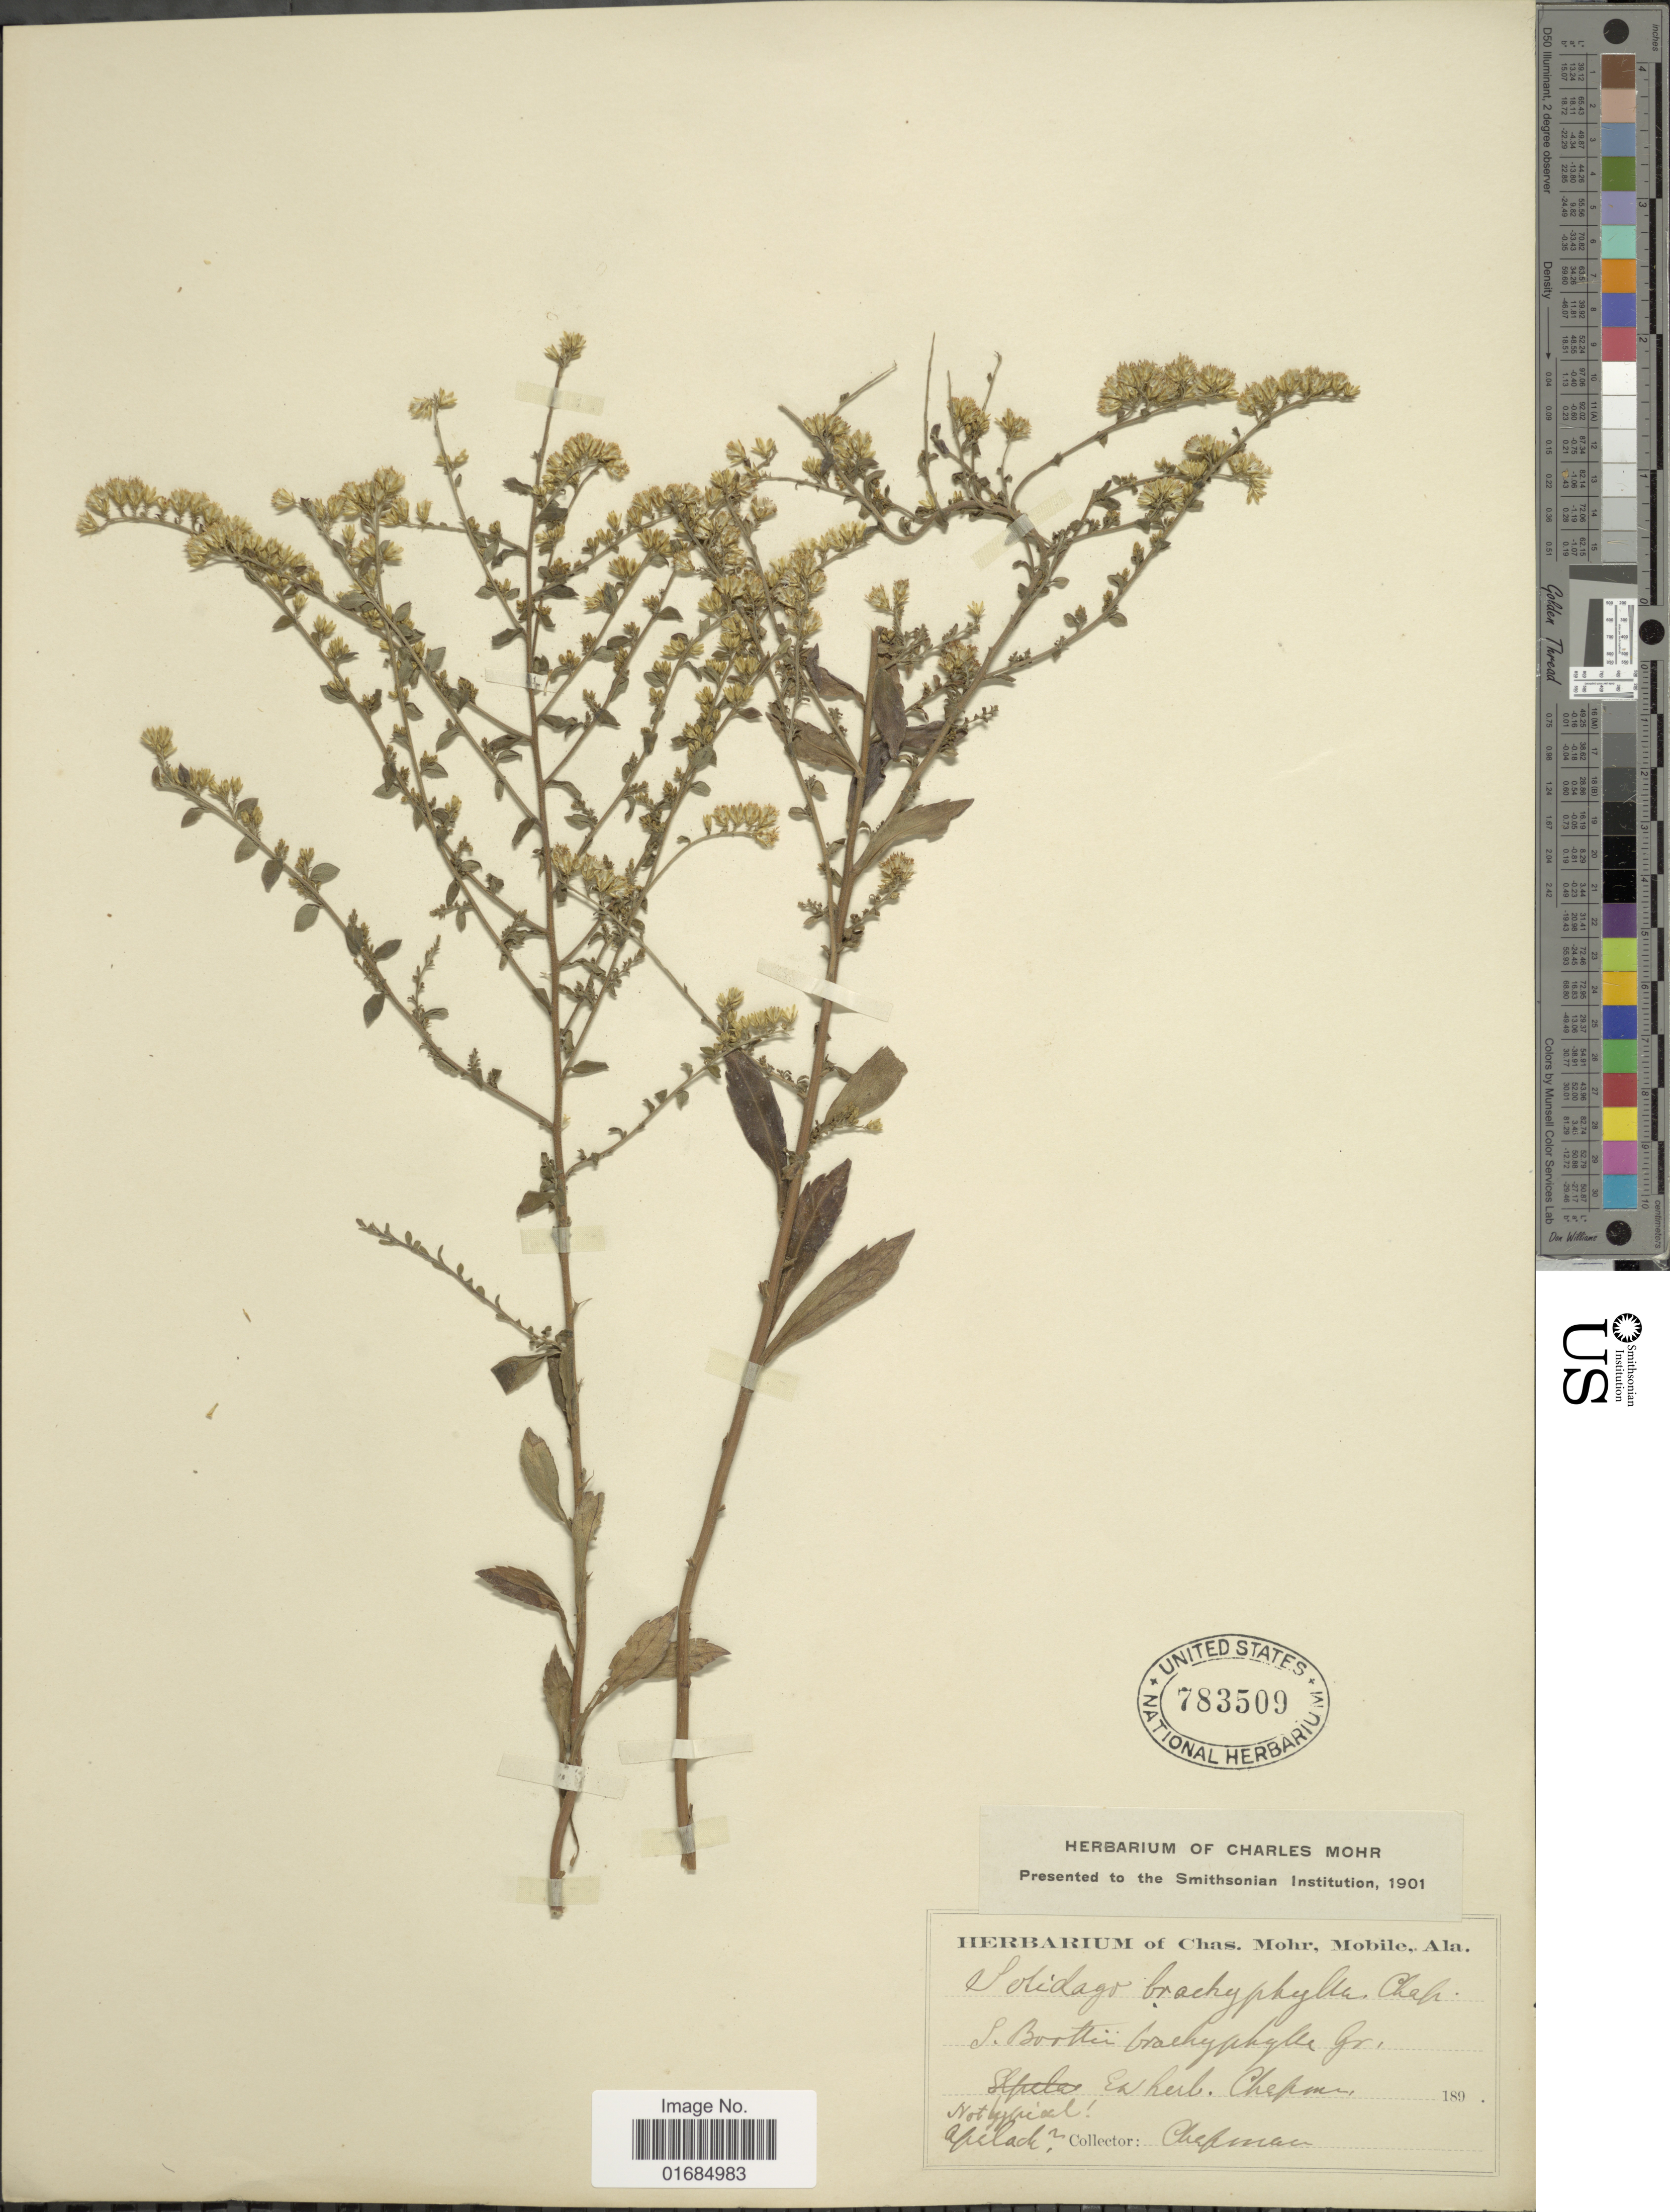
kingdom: Plantae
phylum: Tracheophyta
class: Magnoliopsida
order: Asterales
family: Asteraceae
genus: Solidago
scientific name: Solidago brachyphylla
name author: Chapman ex Torr. & A. Gray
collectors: A. Chapman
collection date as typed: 189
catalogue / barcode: US 783509